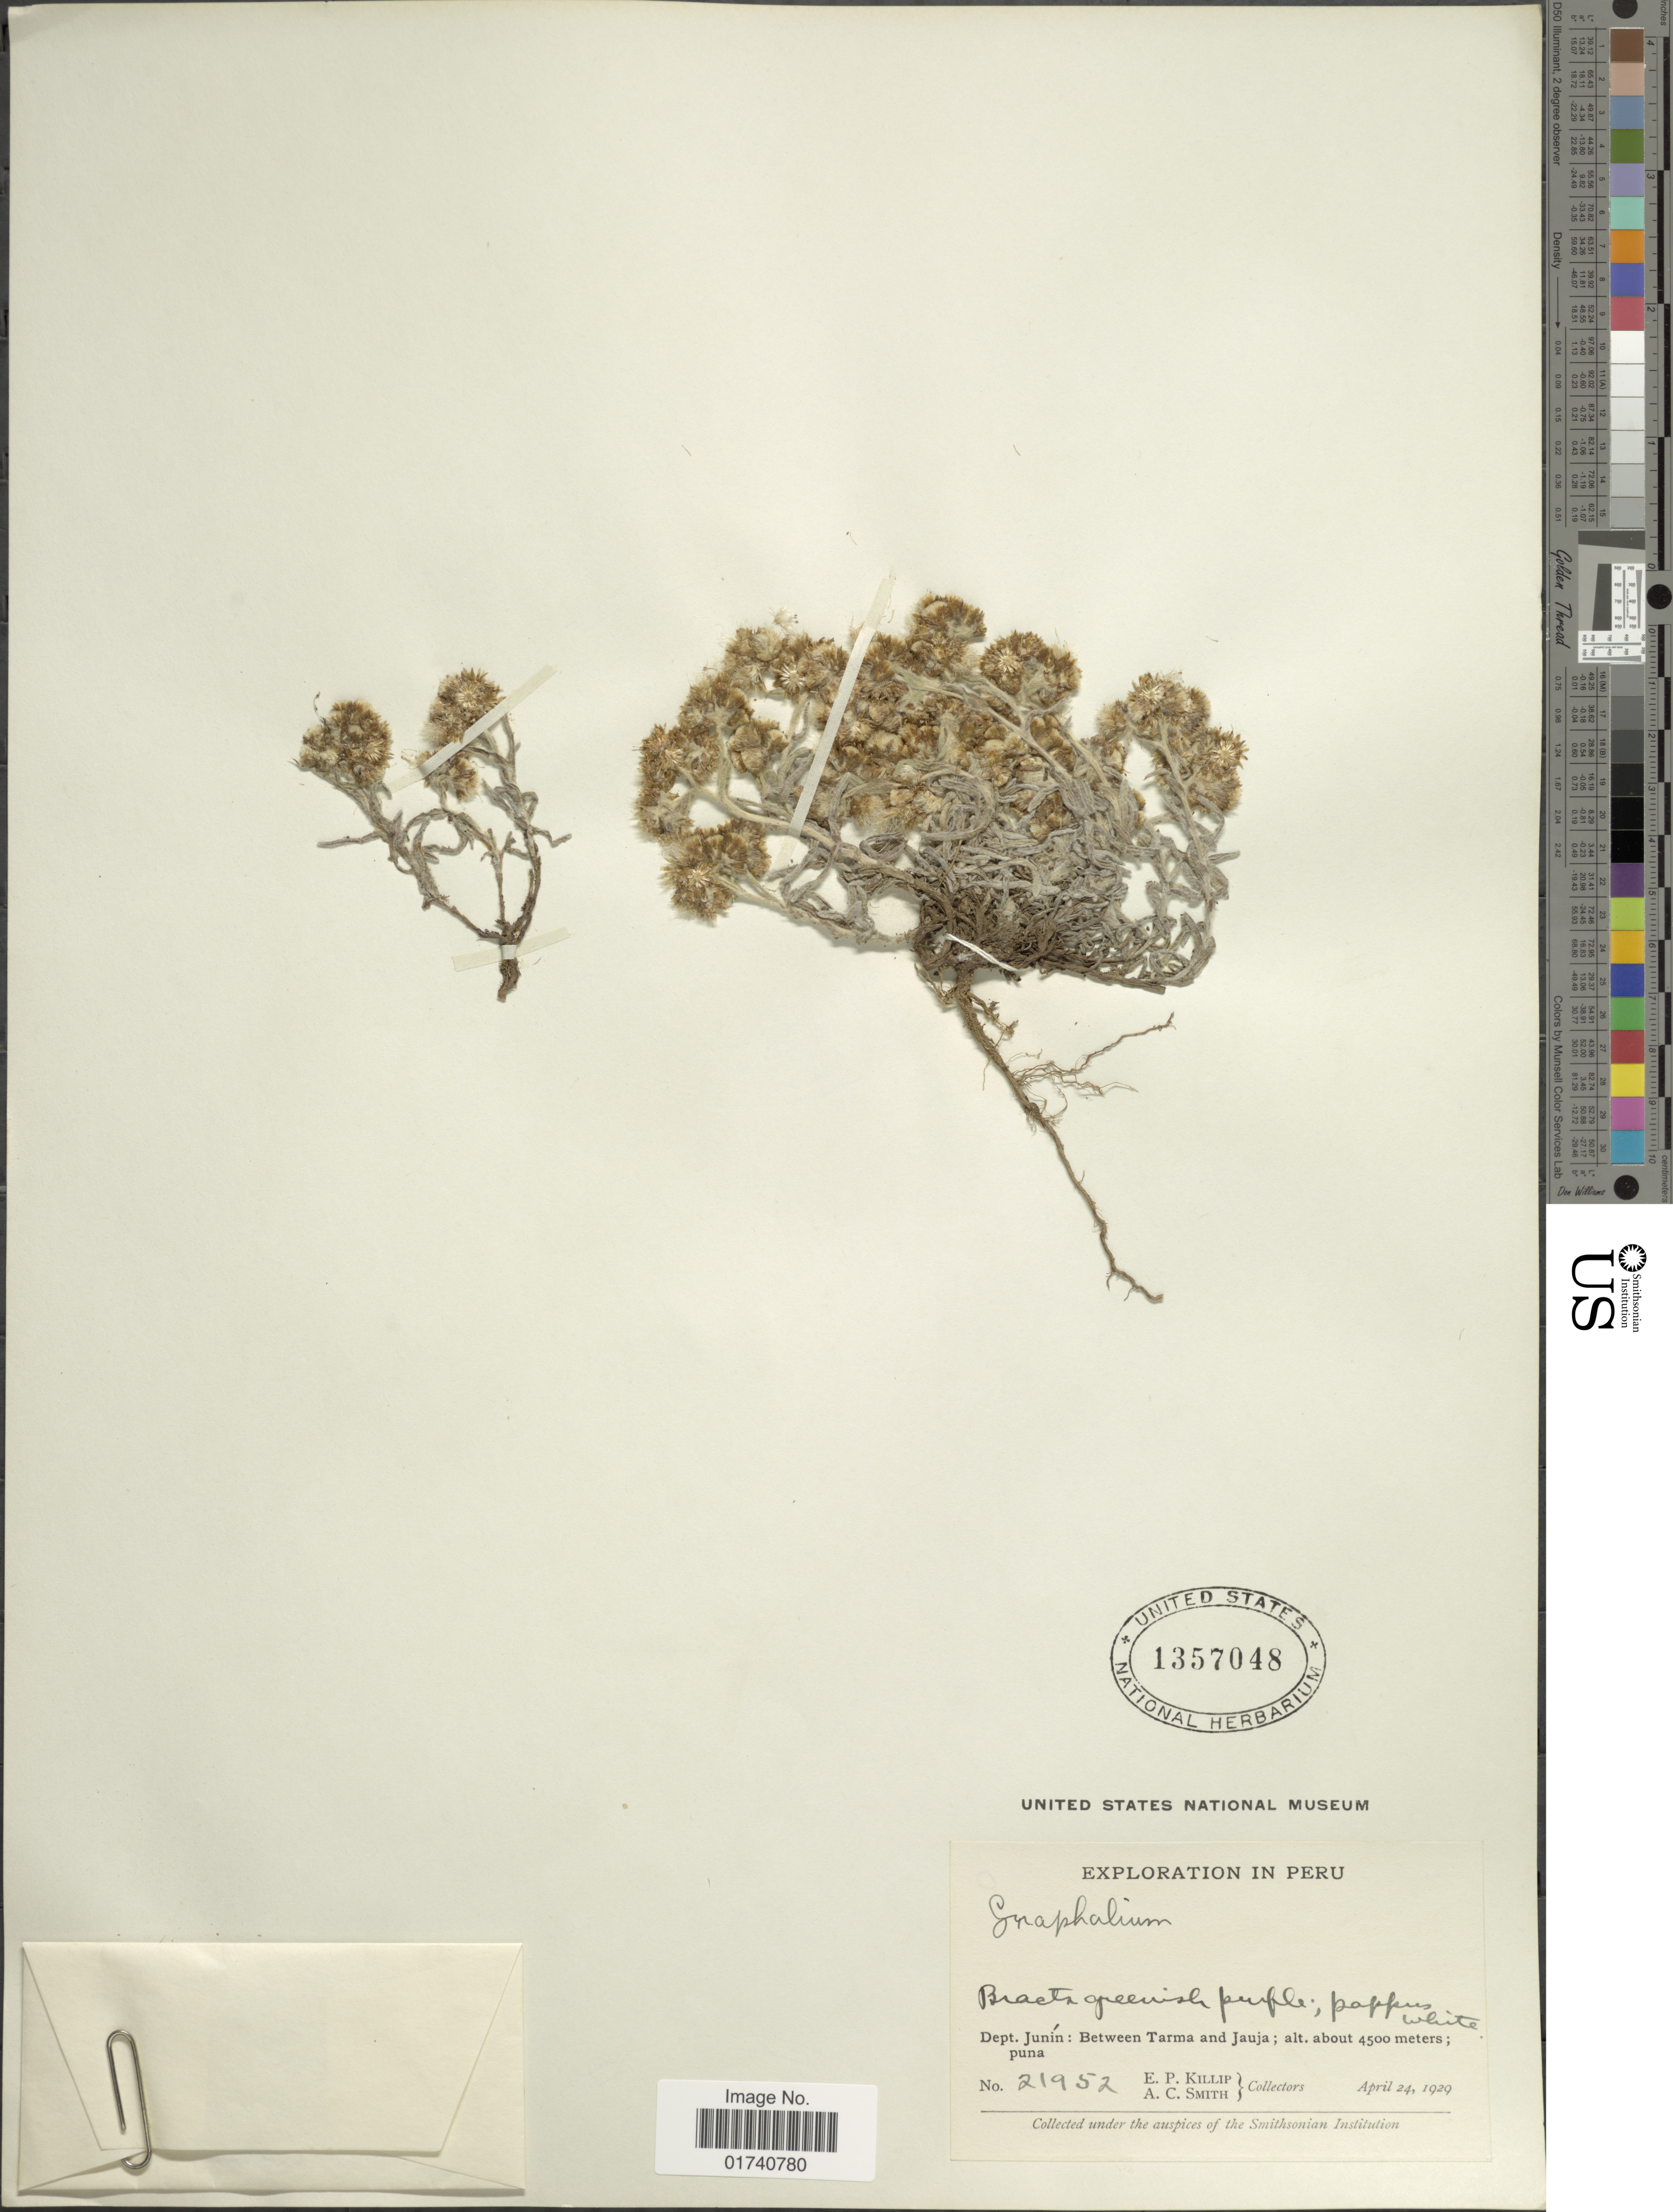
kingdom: Plantae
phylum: Tracheophyta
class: Magnoliopsida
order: Asterales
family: Asteraceae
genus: Pseudognaphalium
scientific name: Pseudognaphalium lanuginosum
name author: (Kunth) Anderb.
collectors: E. P. Killip & A. C. Smith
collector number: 21952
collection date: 1929-04-24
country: Peru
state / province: Junín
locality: Dept. Junin: Between Tarma and Jauja.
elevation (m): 4500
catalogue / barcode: US 1357048